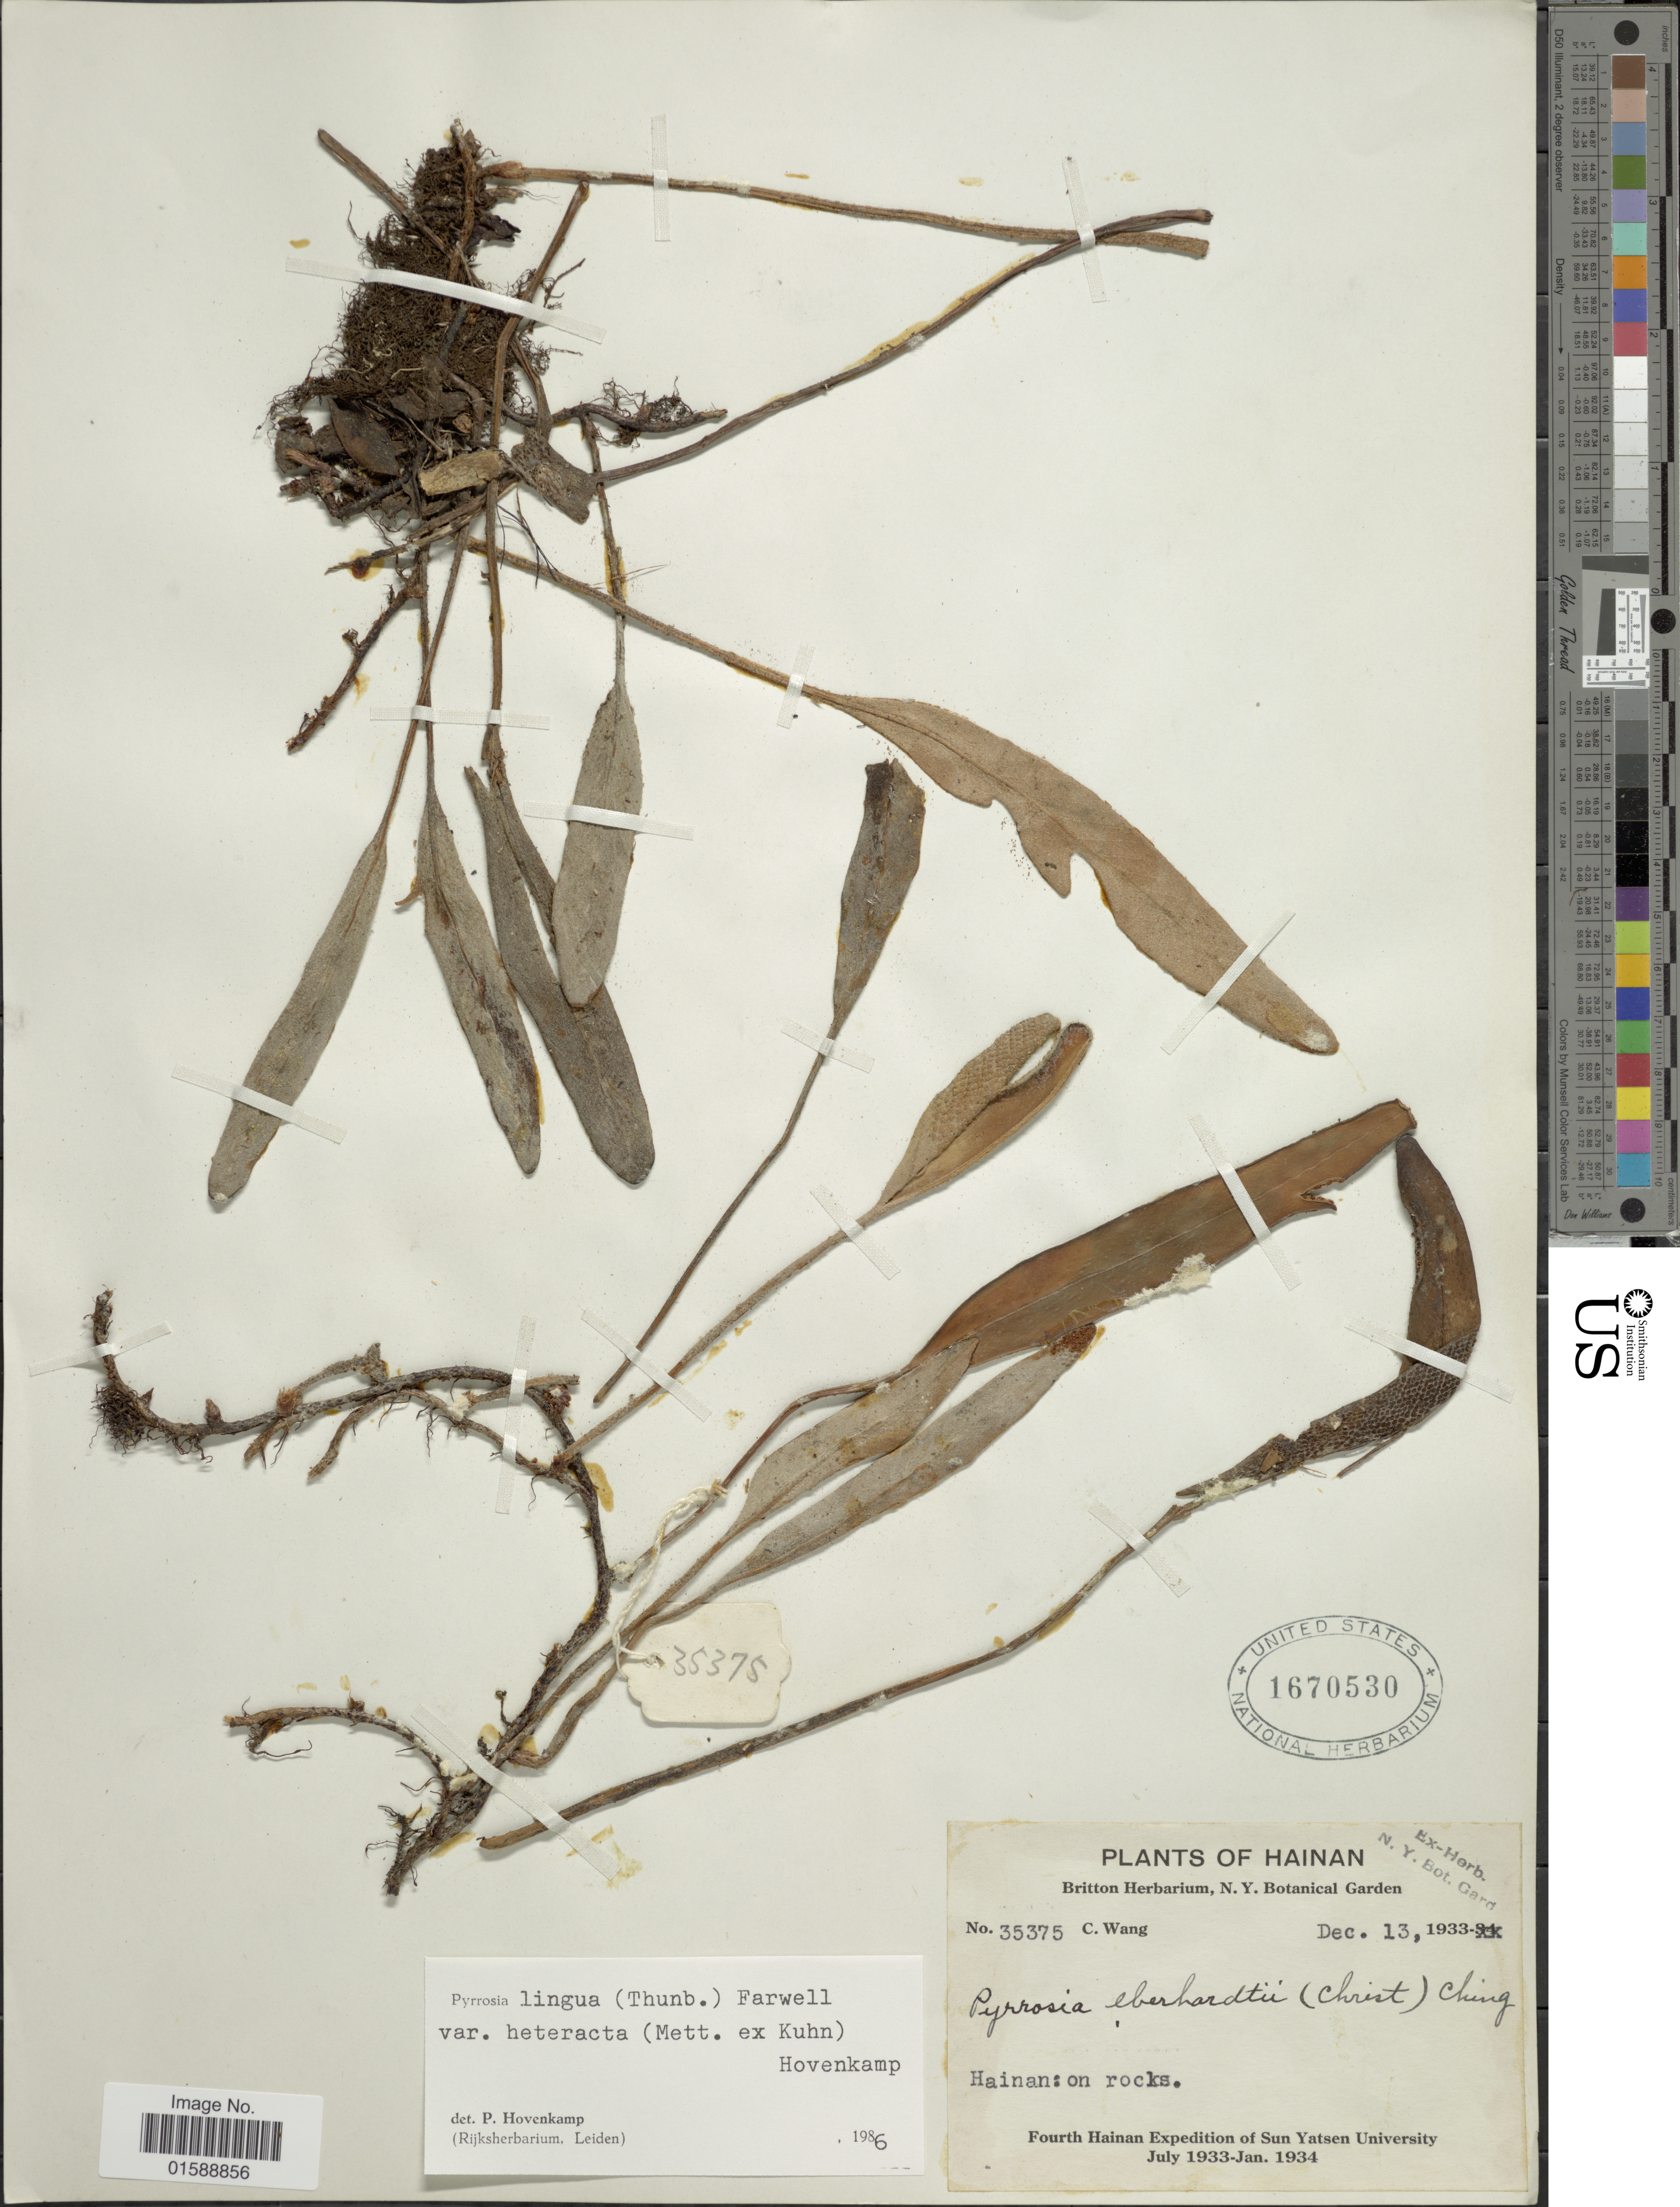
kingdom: Plantae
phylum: Tracheophyta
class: Polypodiopsida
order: Polypodiales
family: Polypodiaceae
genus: Pyrrosia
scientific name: Pyrrosia heteractis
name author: (Mett. ex Kuhn) Ching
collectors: C. Wang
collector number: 35375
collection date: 1933-12-13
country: China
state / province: Hainan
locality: On rocks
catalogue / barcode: US 1670530